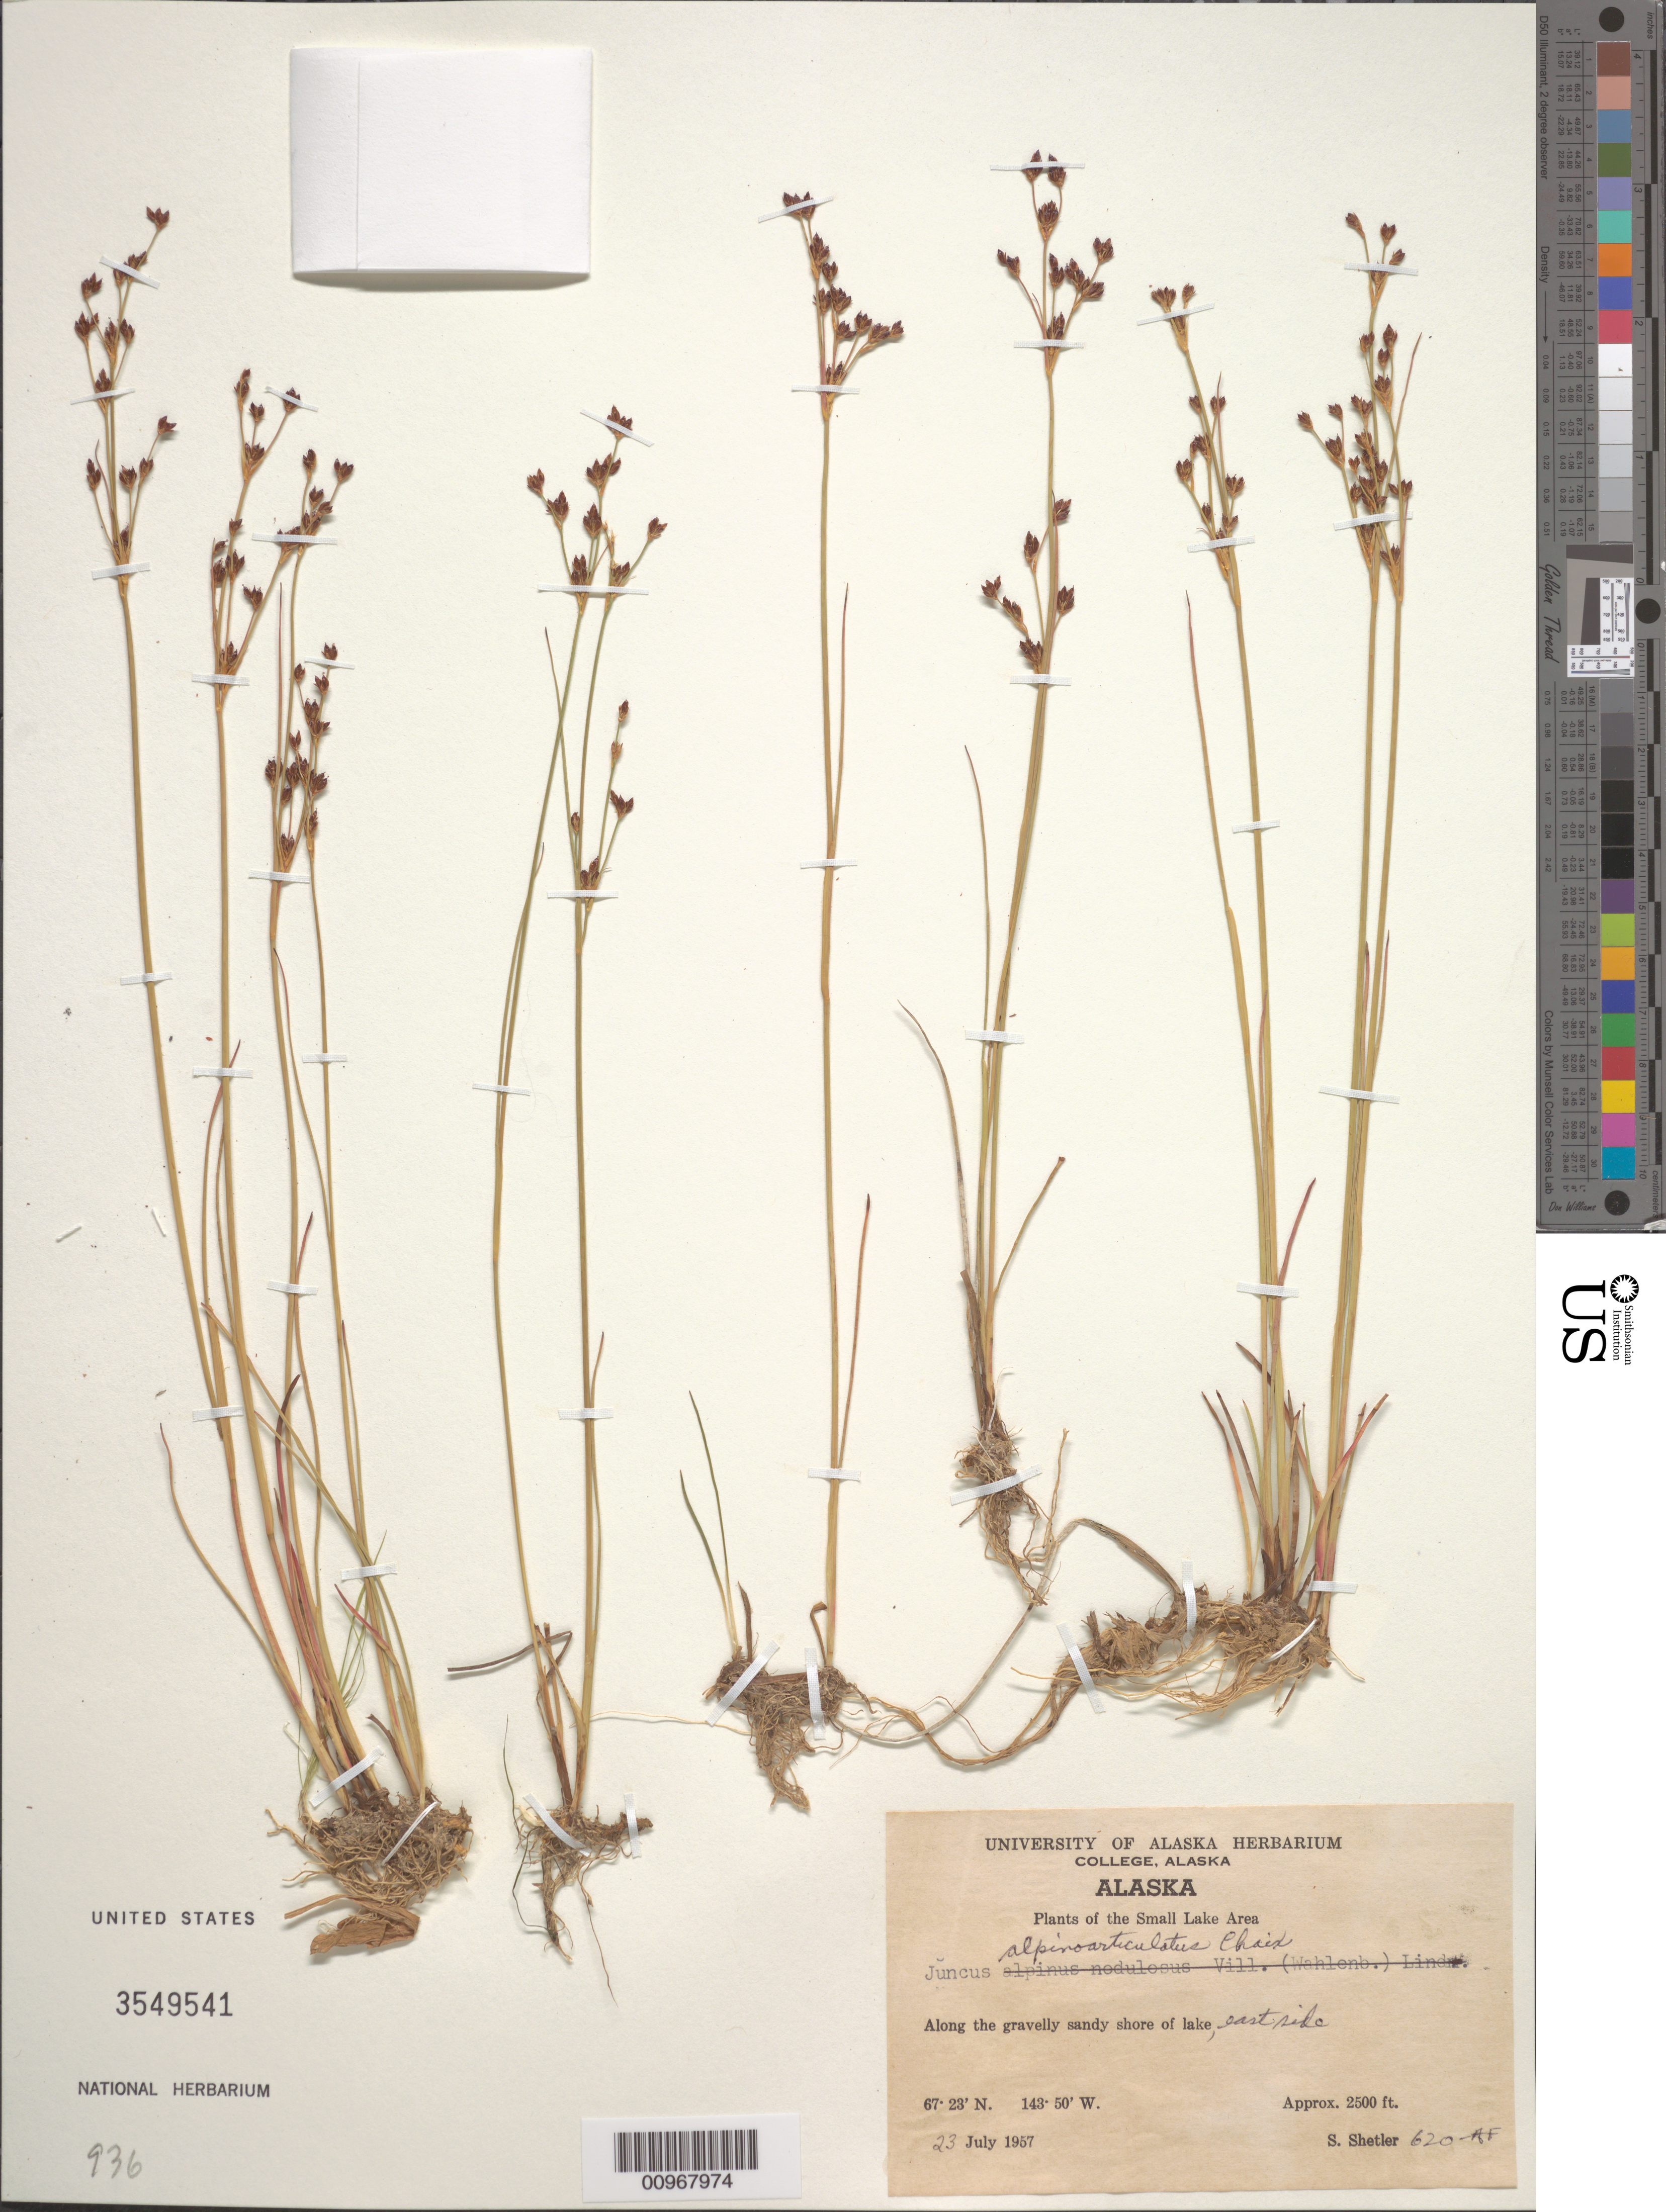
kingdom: Plantae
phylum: Tracheophyta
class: Liliopsida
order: Poales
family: Juncaceae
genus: Juncus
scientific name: Juncus alpinoarticulatus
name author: Vill.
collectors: S. Shetler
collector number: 620-AF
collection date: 1957-07-23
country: United States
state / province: Alaska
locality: Small Lake Area. Along the gravelly sandy shore of lake, east side.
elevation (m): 762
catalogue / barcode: US 3549541